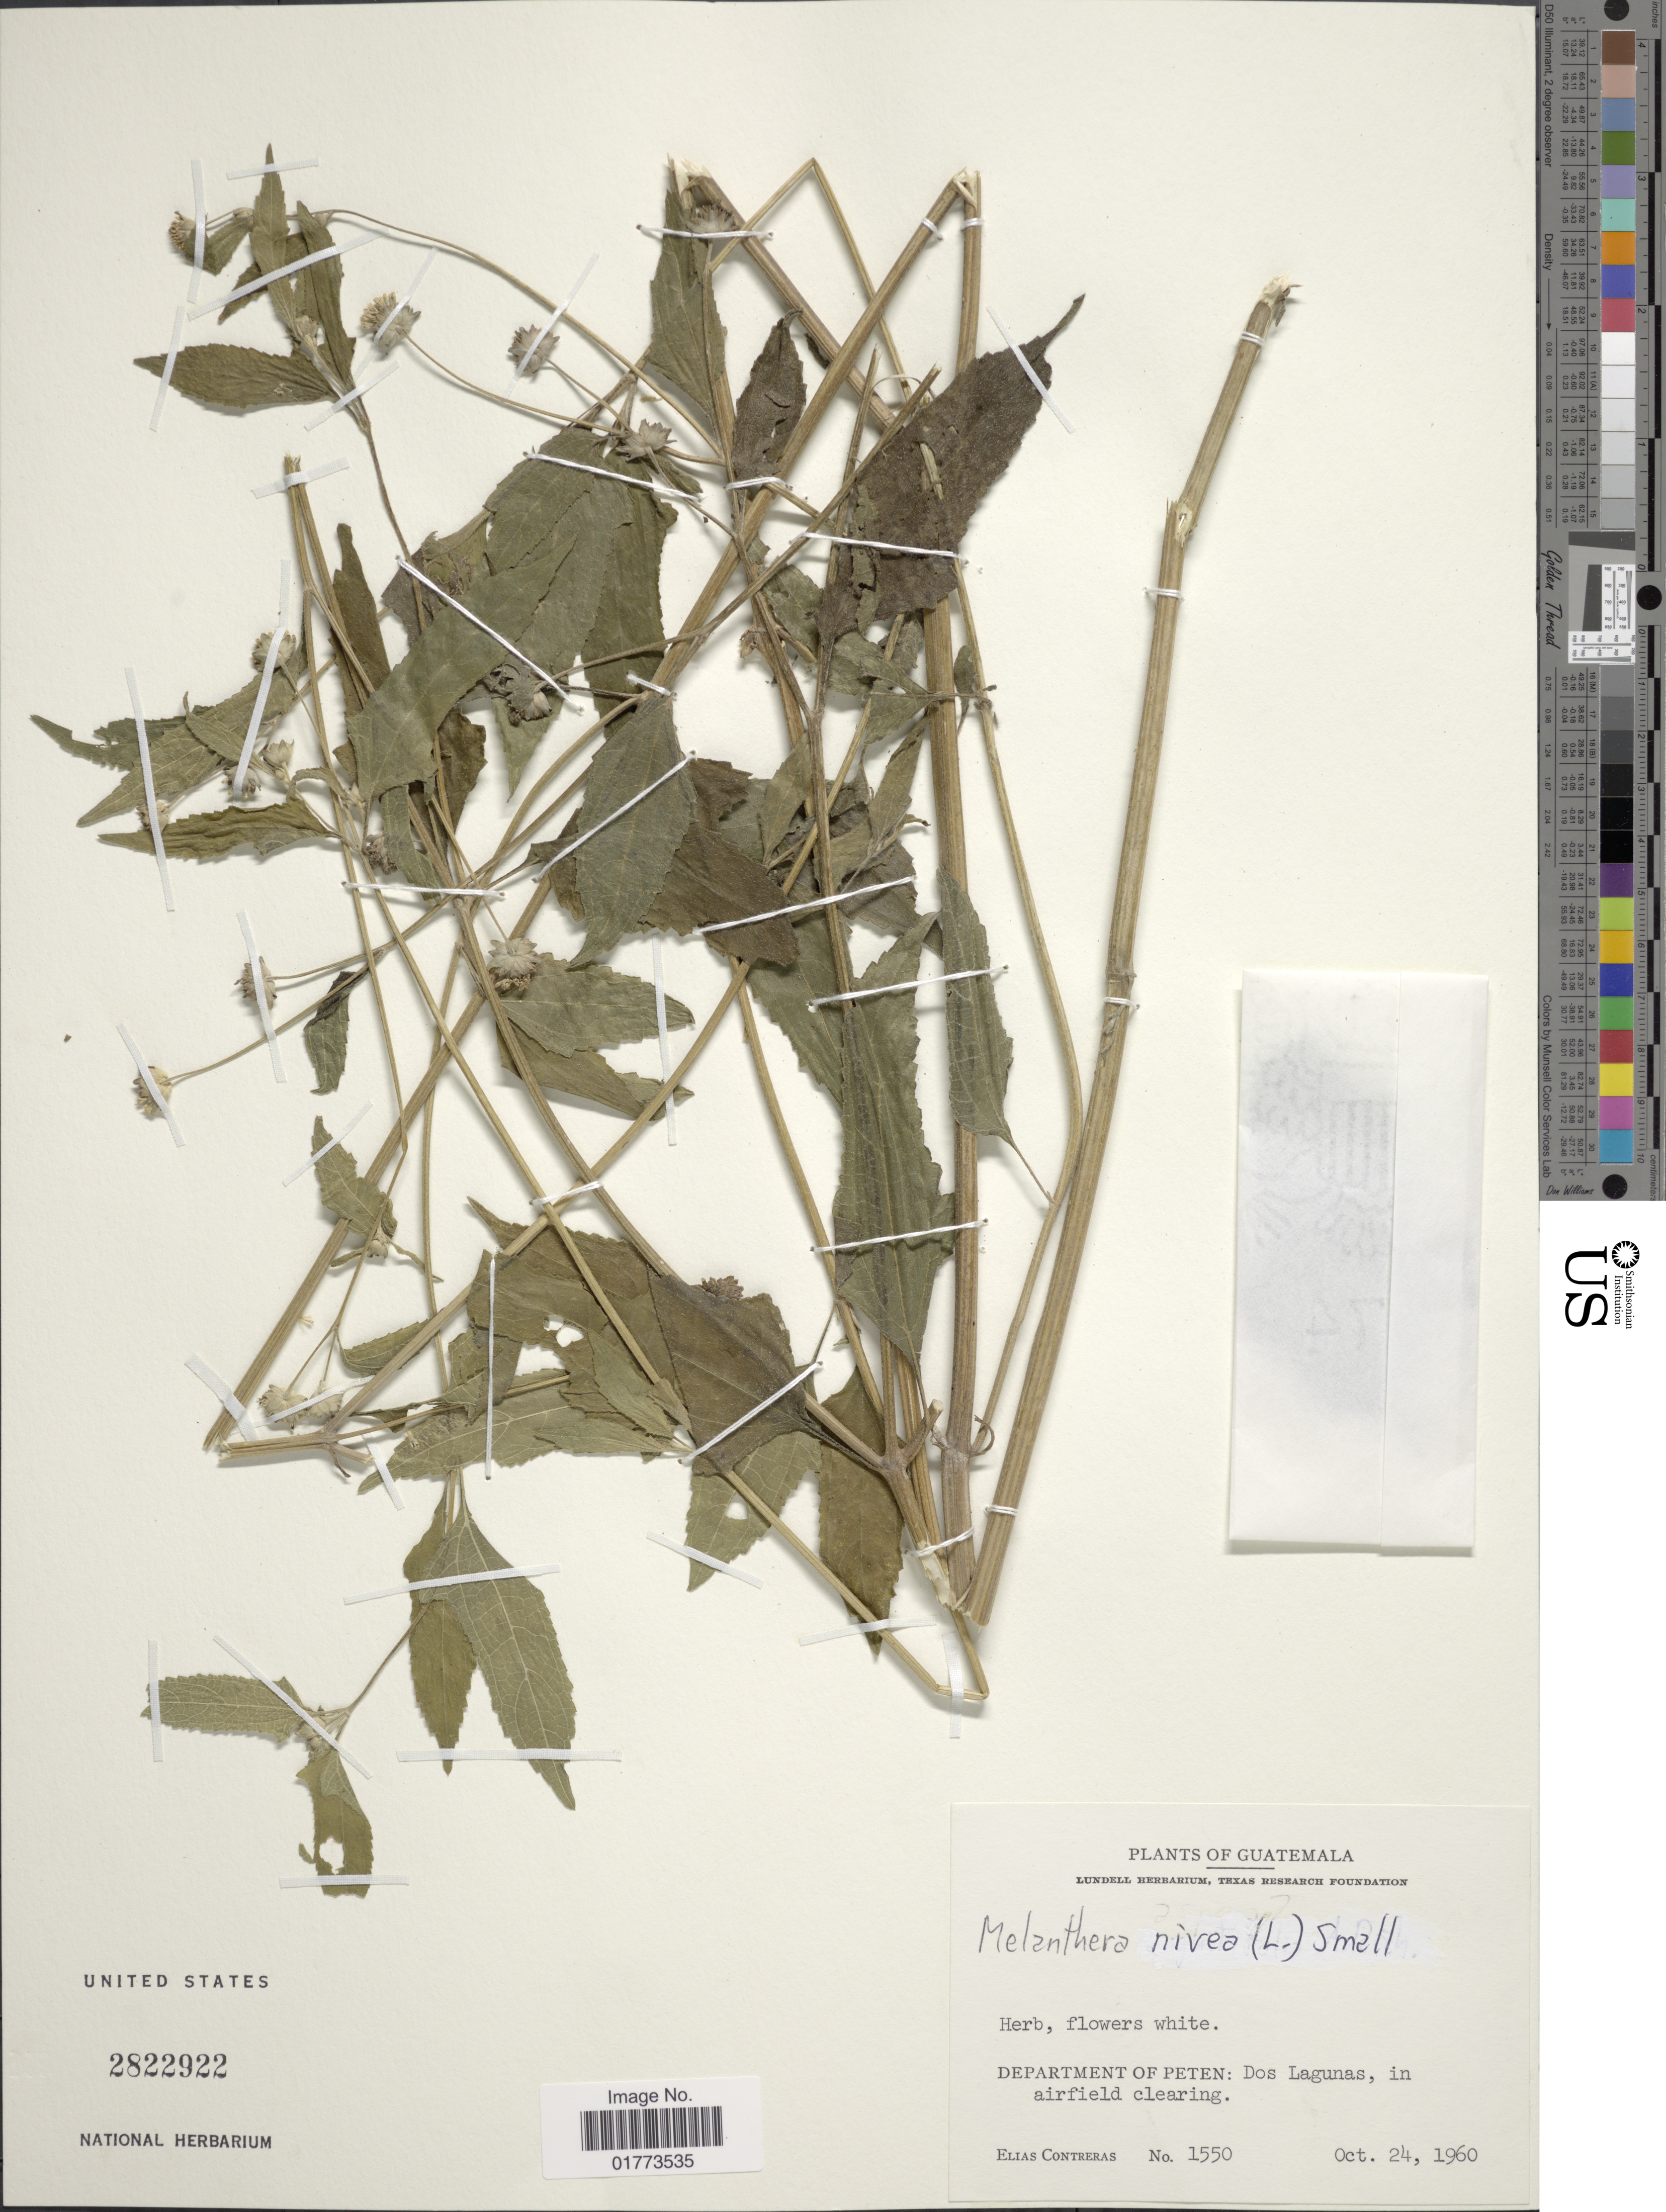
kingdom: Plantae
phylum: Tracheophyta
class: Magnoliopsida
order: Asterales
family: Asteraceae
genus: Melanthera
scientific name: Melanthera nivea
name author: (L.) Small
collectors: E. Contreras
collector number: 1550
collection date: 1960-10-24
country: Guatemala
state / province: El Petén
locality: Dos Lagunas, in airfield clearing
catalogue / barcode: US 2822922